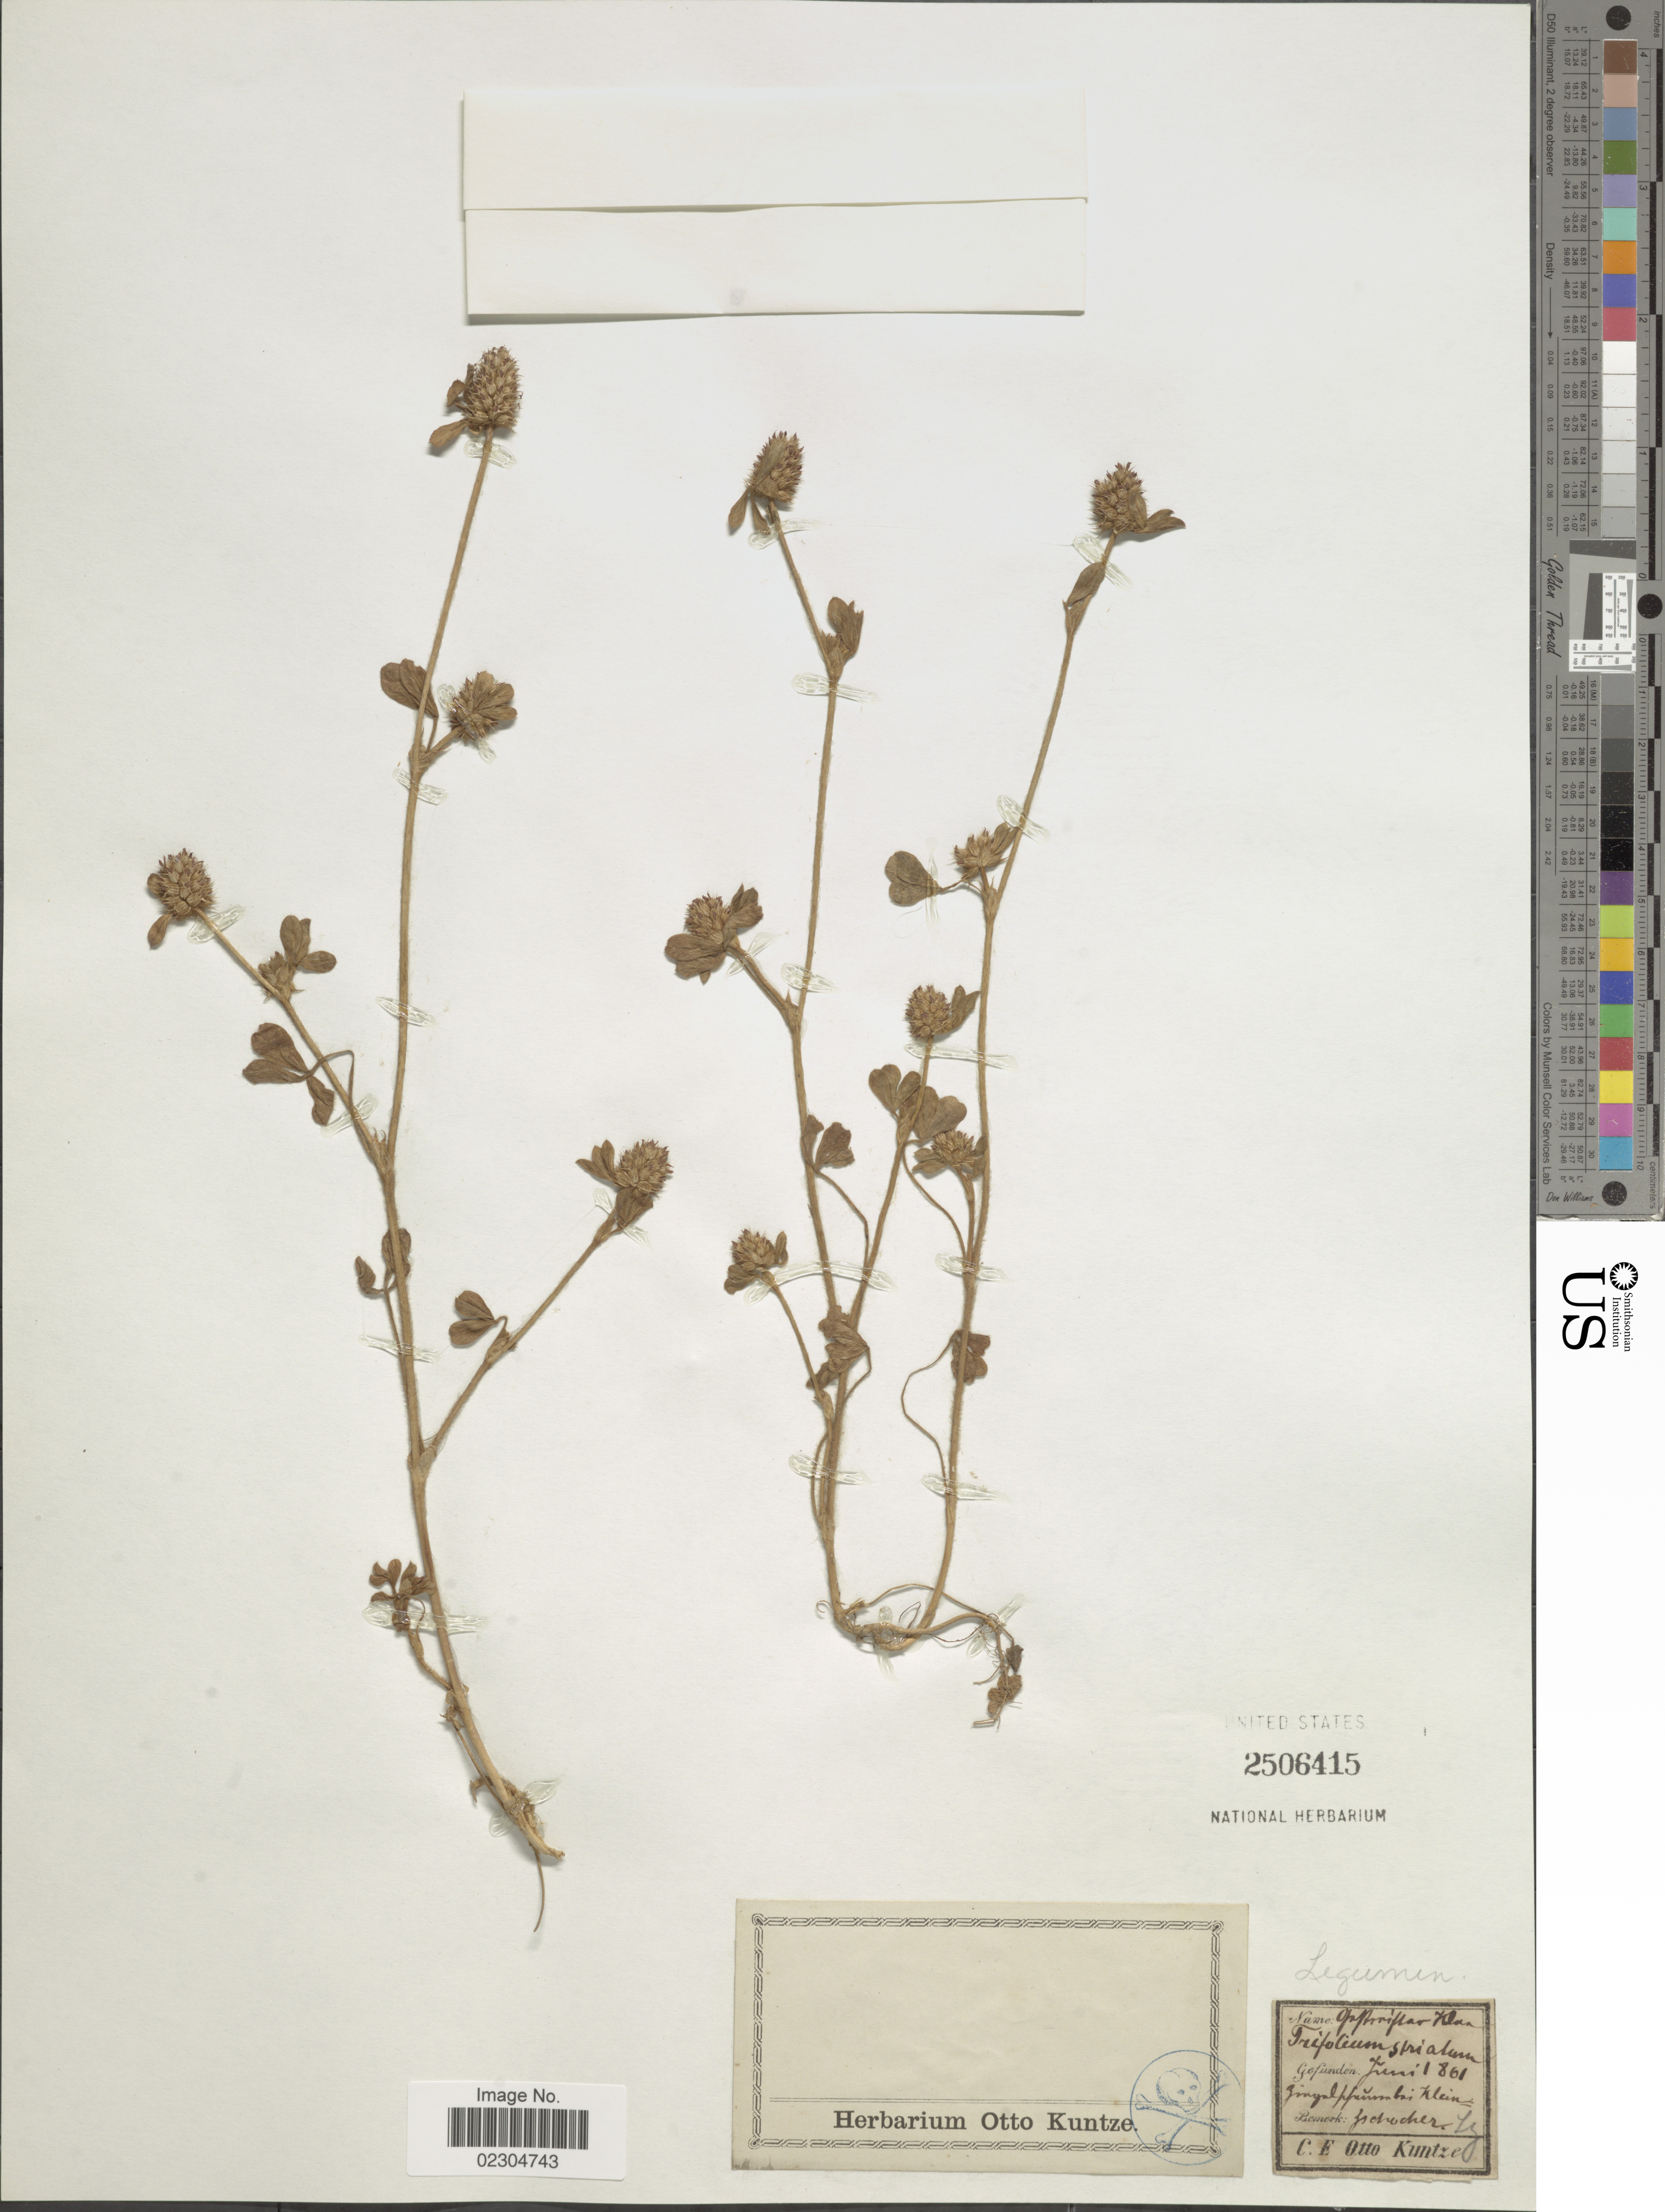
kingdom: Plantae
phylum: Tracheophyta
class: Magnoliopsida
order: Fabales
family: Fabaceae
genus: Trifolium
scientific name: Trifolium striatum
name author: L.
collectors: C.E.O. Kuntze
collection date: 1861-06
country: Germany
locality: Zinyalppuron bei Klain [interpreted]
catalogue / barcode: US 2506415